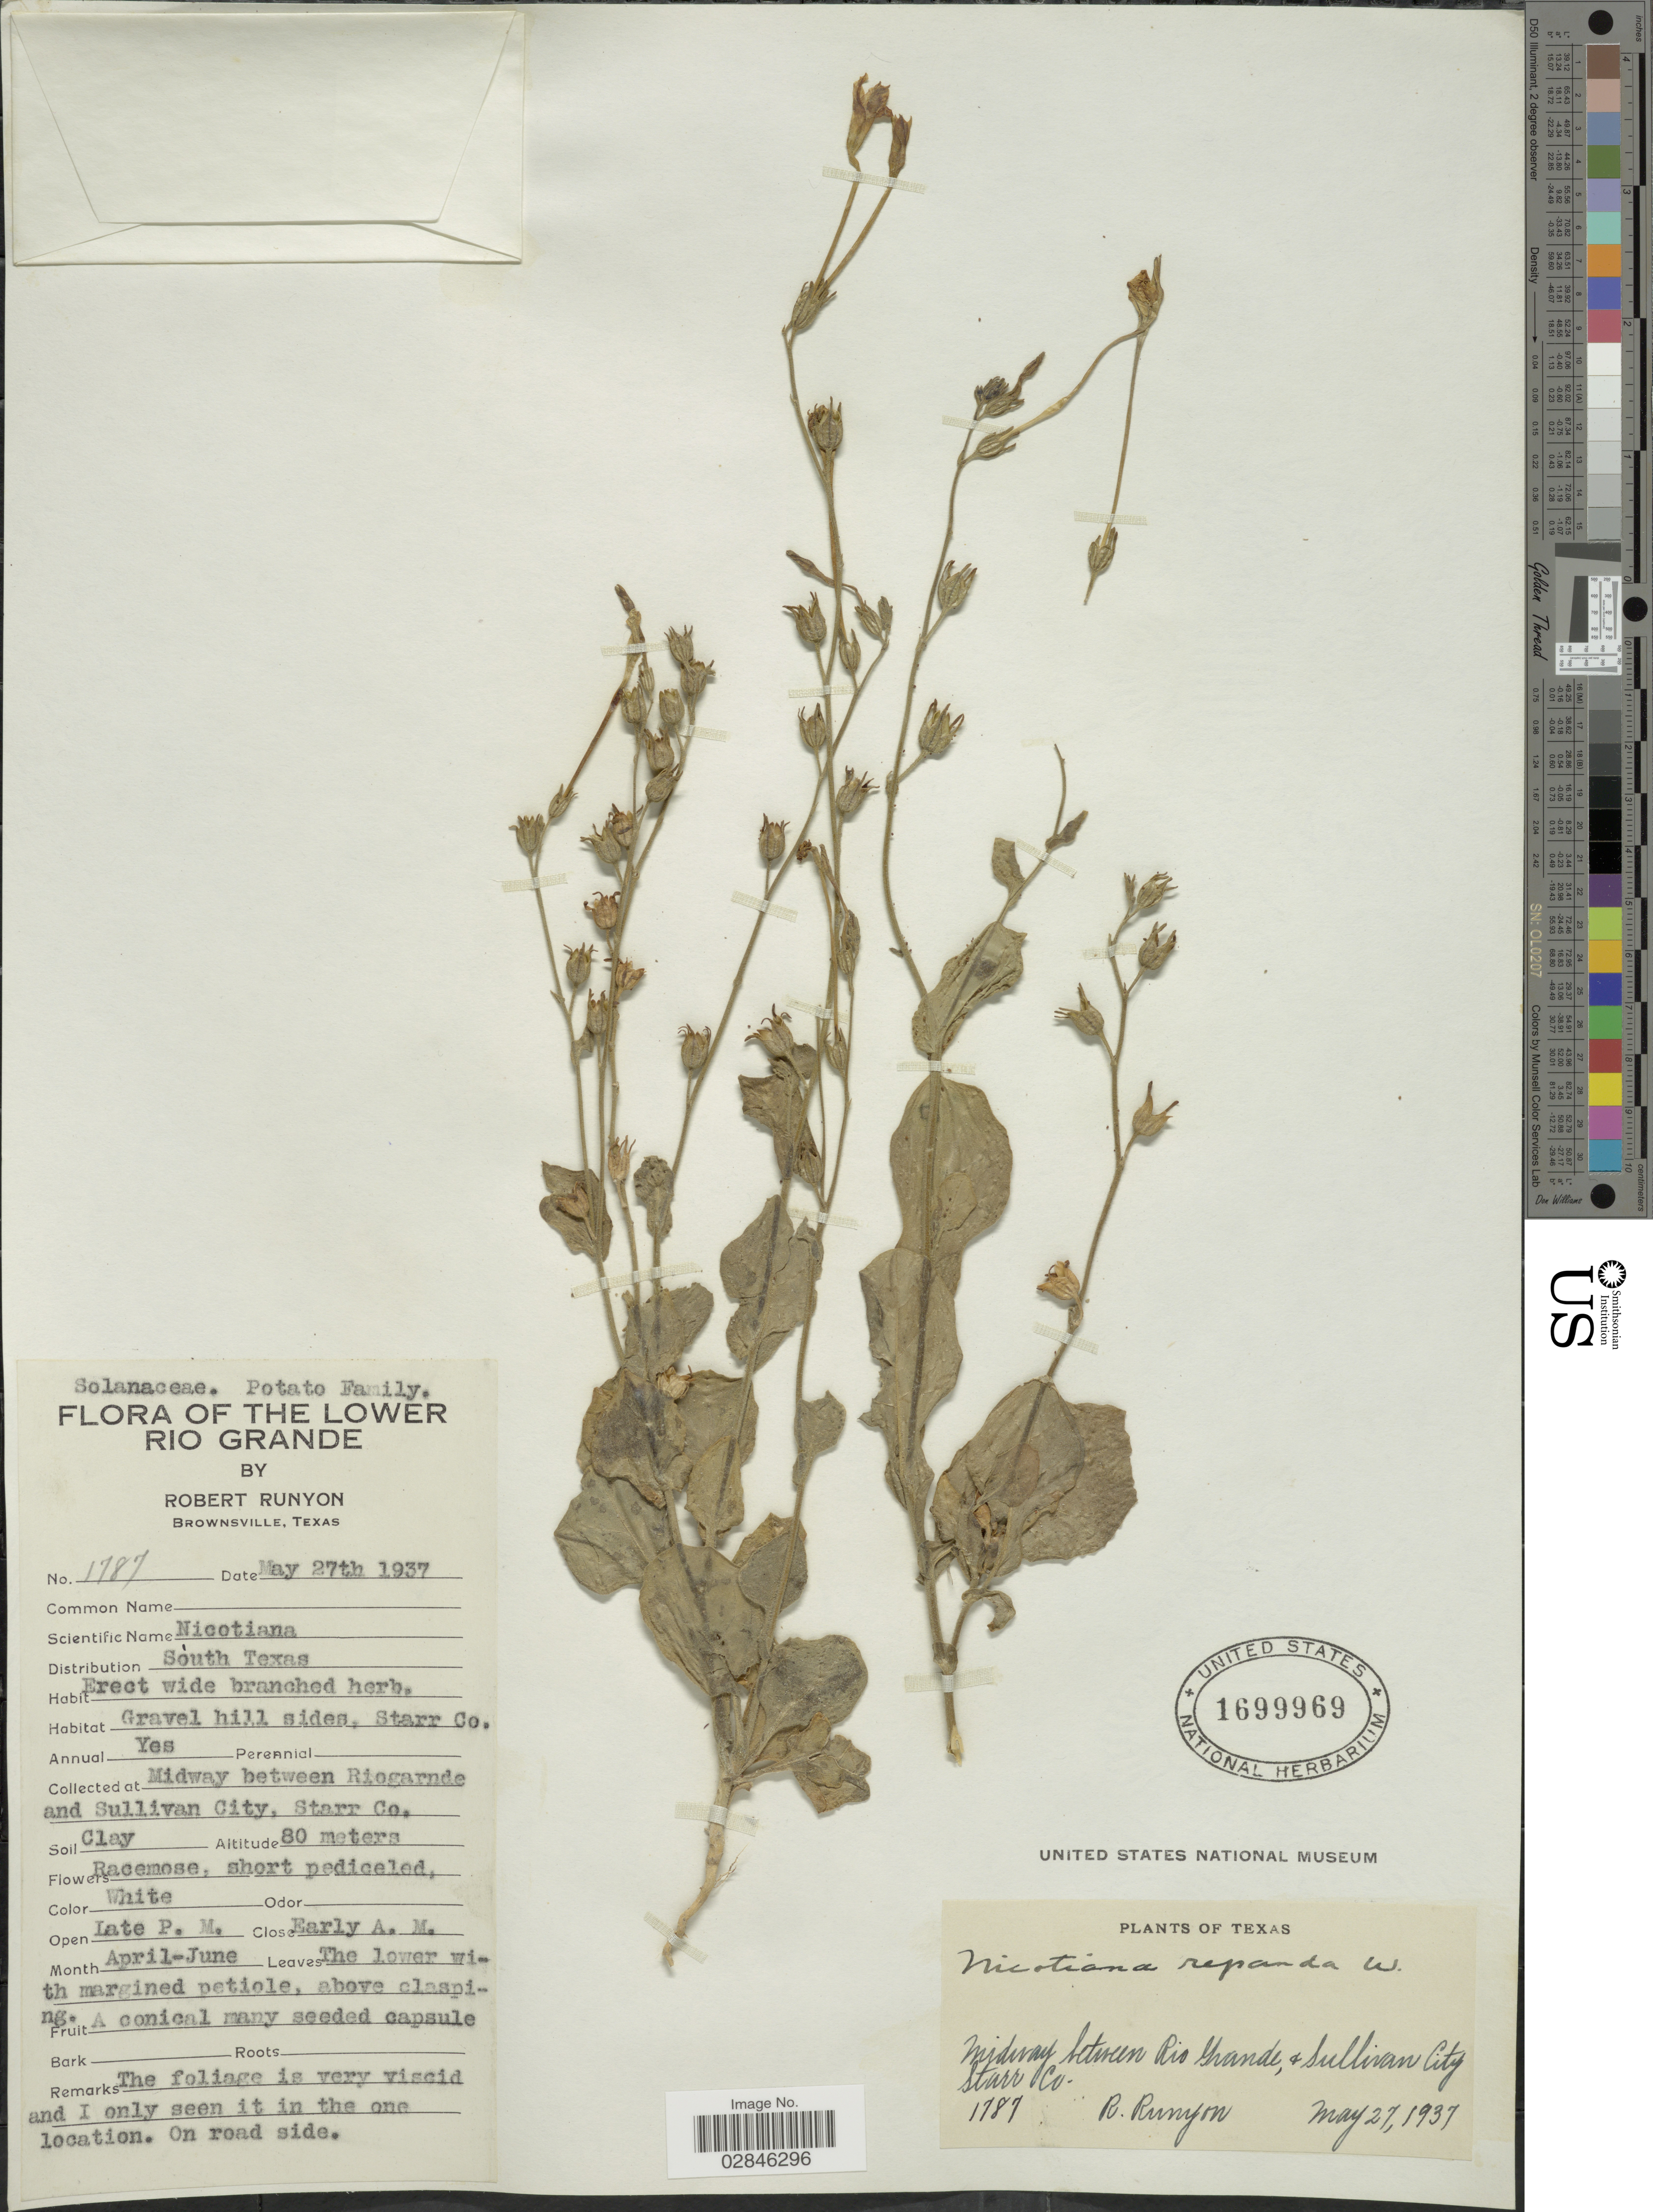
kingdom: Plantae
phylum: Tracheophyta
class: Magnoliopsida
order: Solanales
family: Solanaceae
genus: Nicotiana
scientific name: Nicotiana repanda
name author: Willd. ex Lehm.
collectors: R. Runyon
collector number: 1787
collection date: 1937-05-27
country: United States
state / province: Texas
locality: Lower Rio Grande. Starr Co. Midway between Riogrande and Sullivan City, Starr Co.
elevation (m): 80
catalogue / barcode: US 1699969